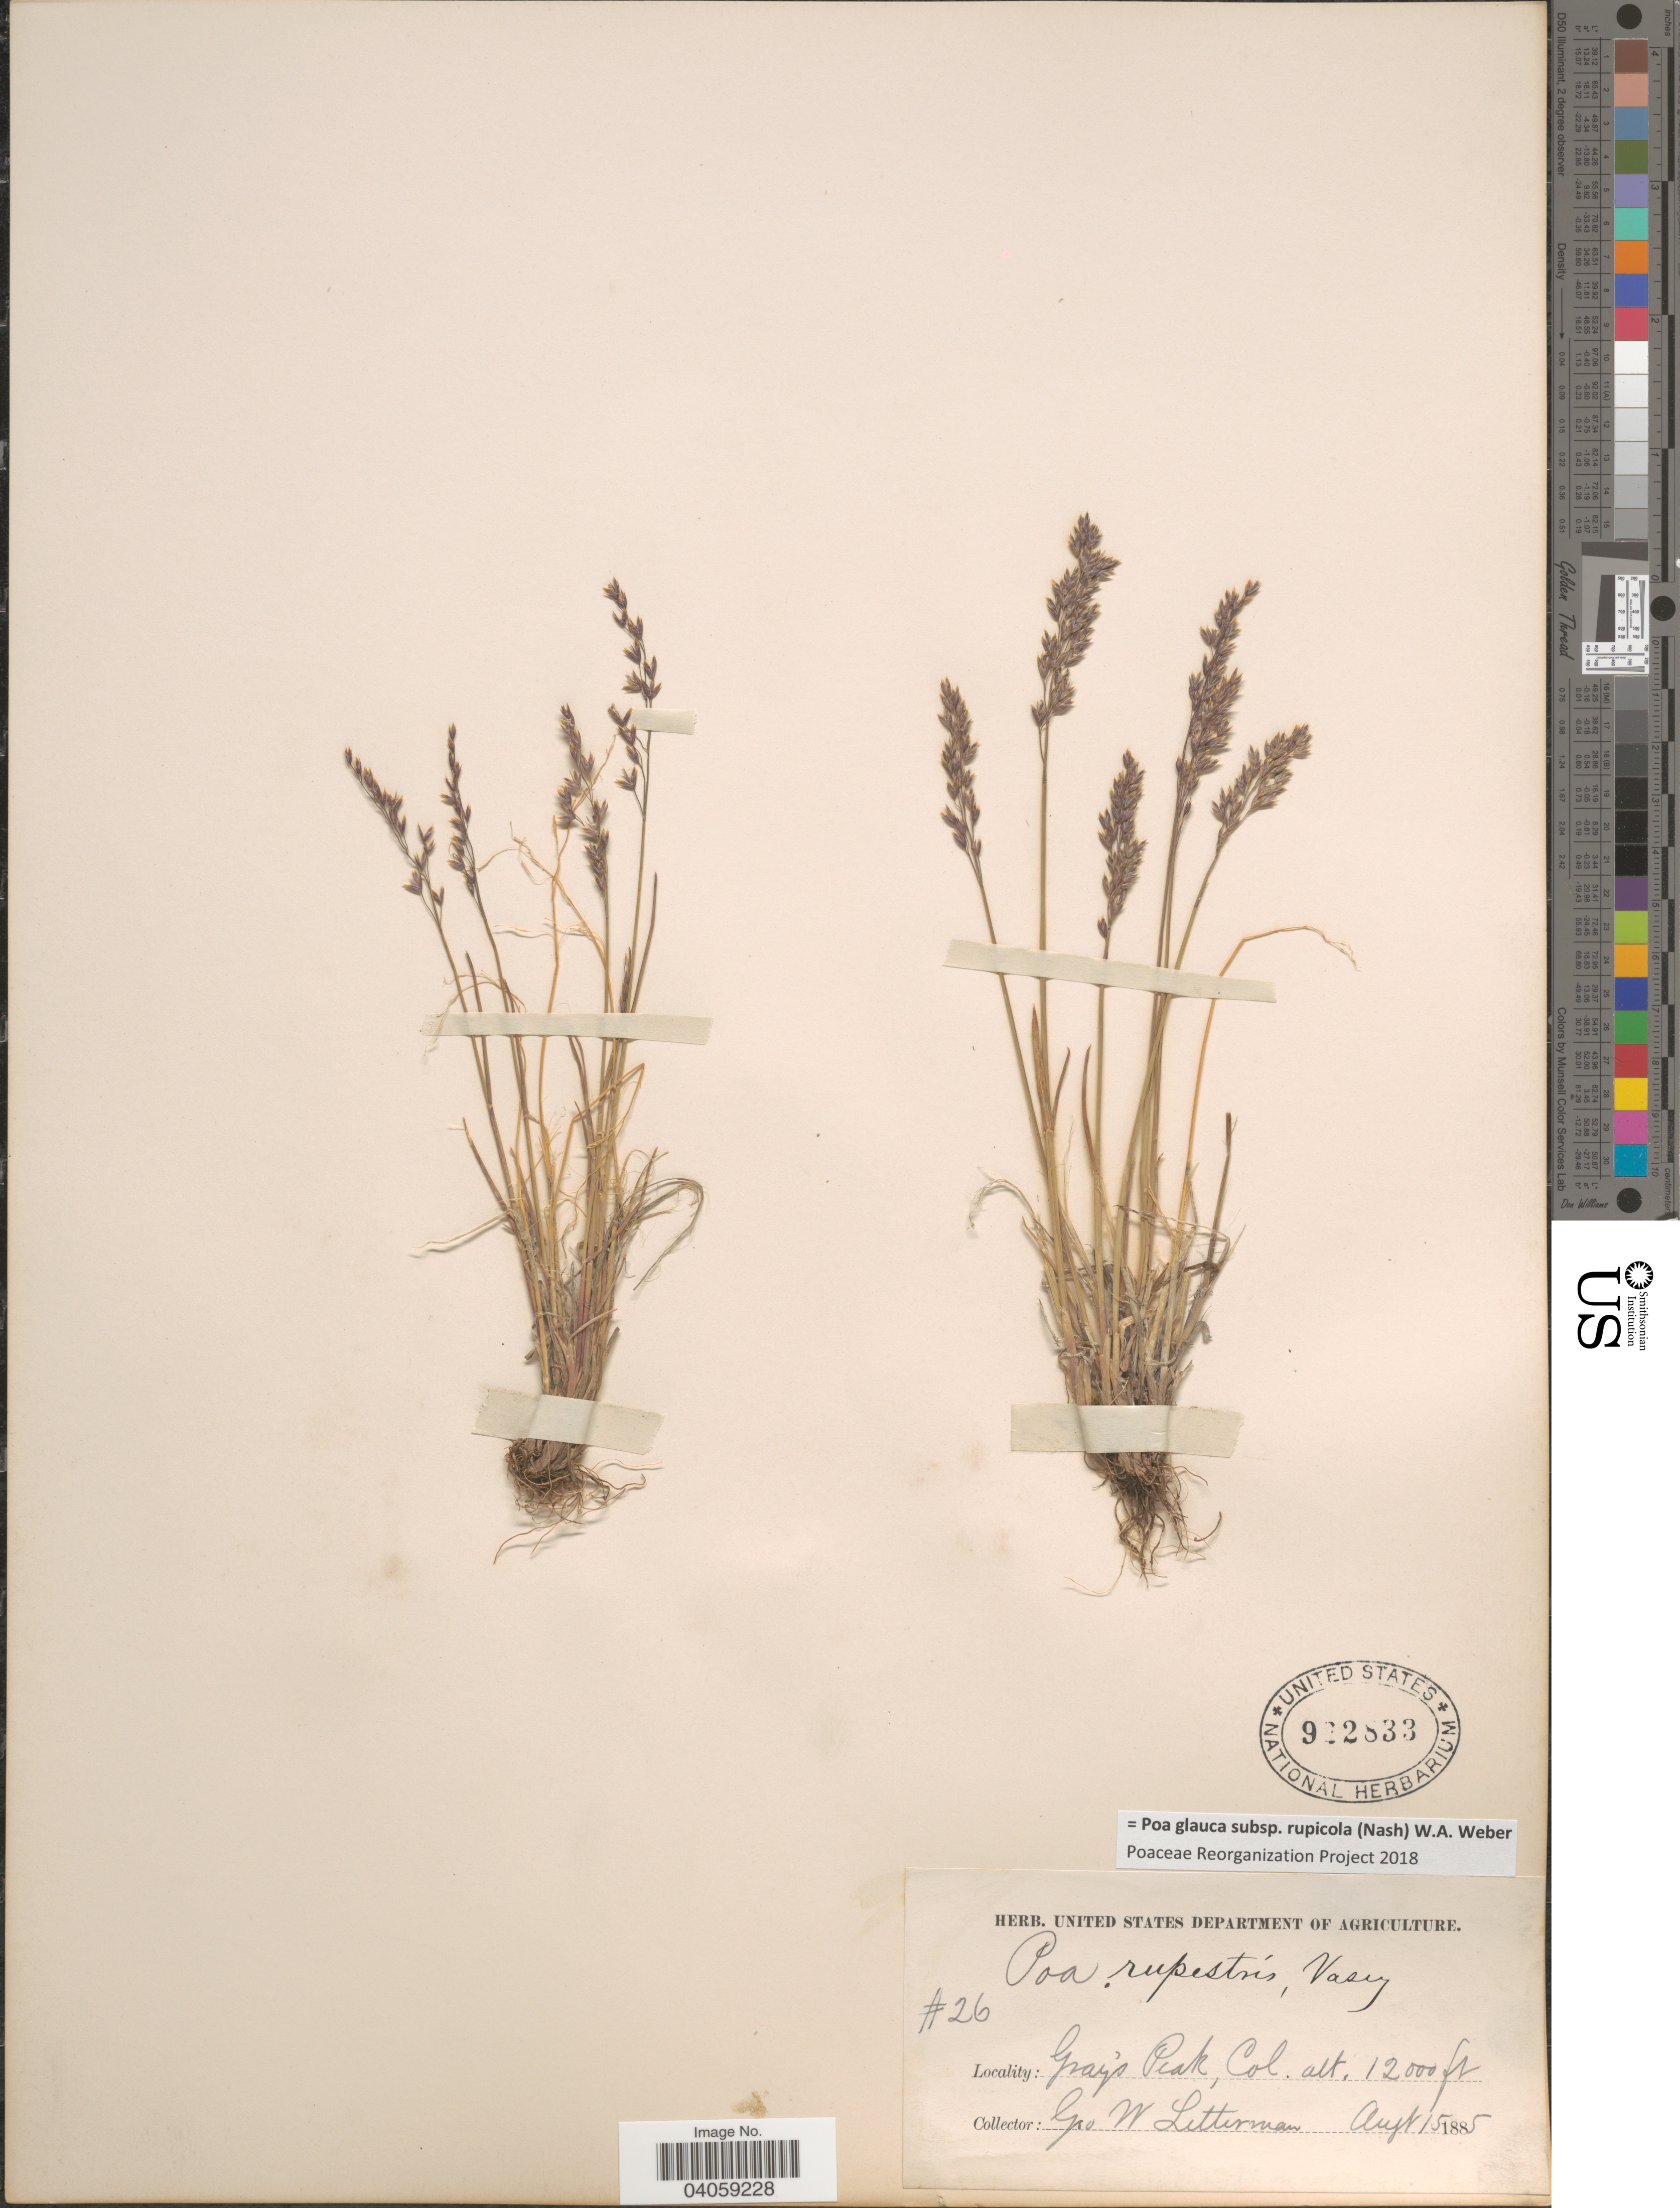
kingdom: Plantae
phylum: Tracheophyta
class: Liliopsida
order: Poales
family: Poaceae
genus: Poa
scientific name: Poa glauca subsp. rupicola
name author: (Nash) W.A. Weber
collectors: G. W. Letterman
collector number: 26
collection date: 1885-08-15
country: United States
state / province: Colorado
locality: Gray's Peak.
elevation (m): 3658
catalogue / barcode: US 922833